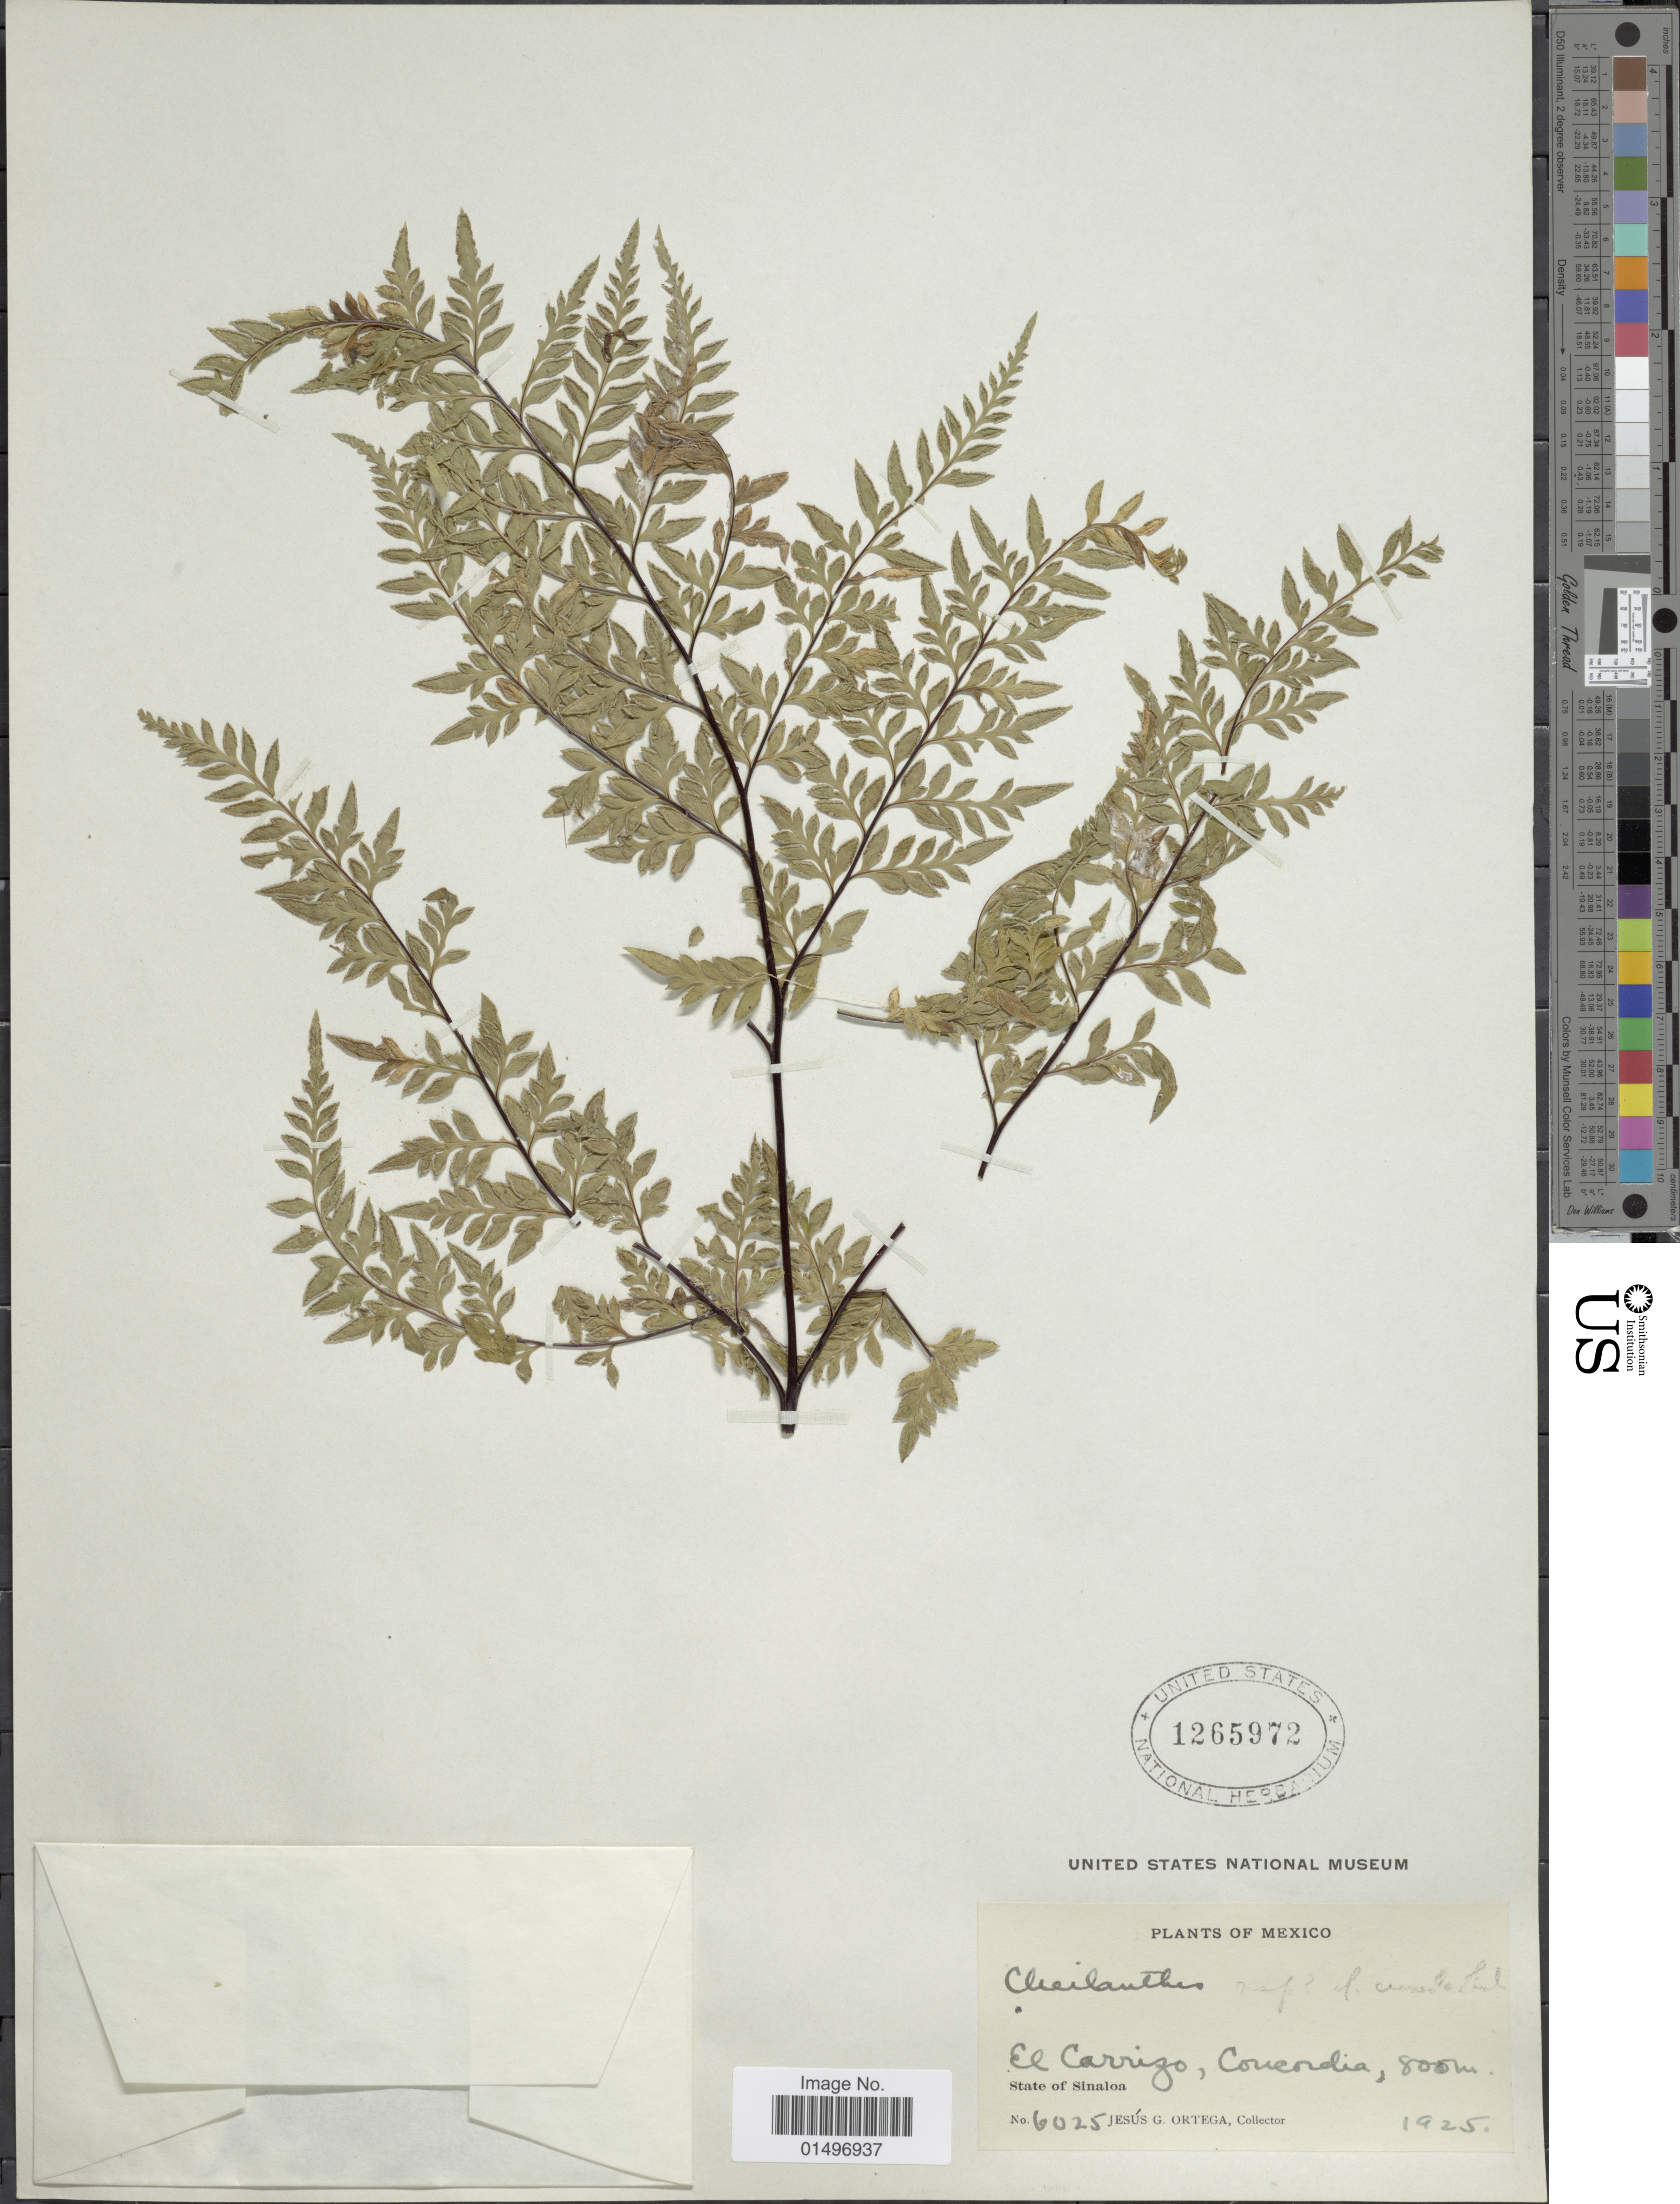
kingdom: Plantae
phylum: Tracheophyta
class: Polypodiopsida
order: Polypodiales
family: Pteridaceae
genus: Gaga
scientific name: Gaga chaerophylla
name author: (Mart. & Ikonn.-Gal.) Fay W. Li & Windham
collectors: J. Ortega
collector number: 6025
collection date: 1925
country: Mexico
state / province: Sinaloa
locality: Mexico, El Carrizo, Concordia.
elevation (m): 800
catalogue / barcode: US 1265972